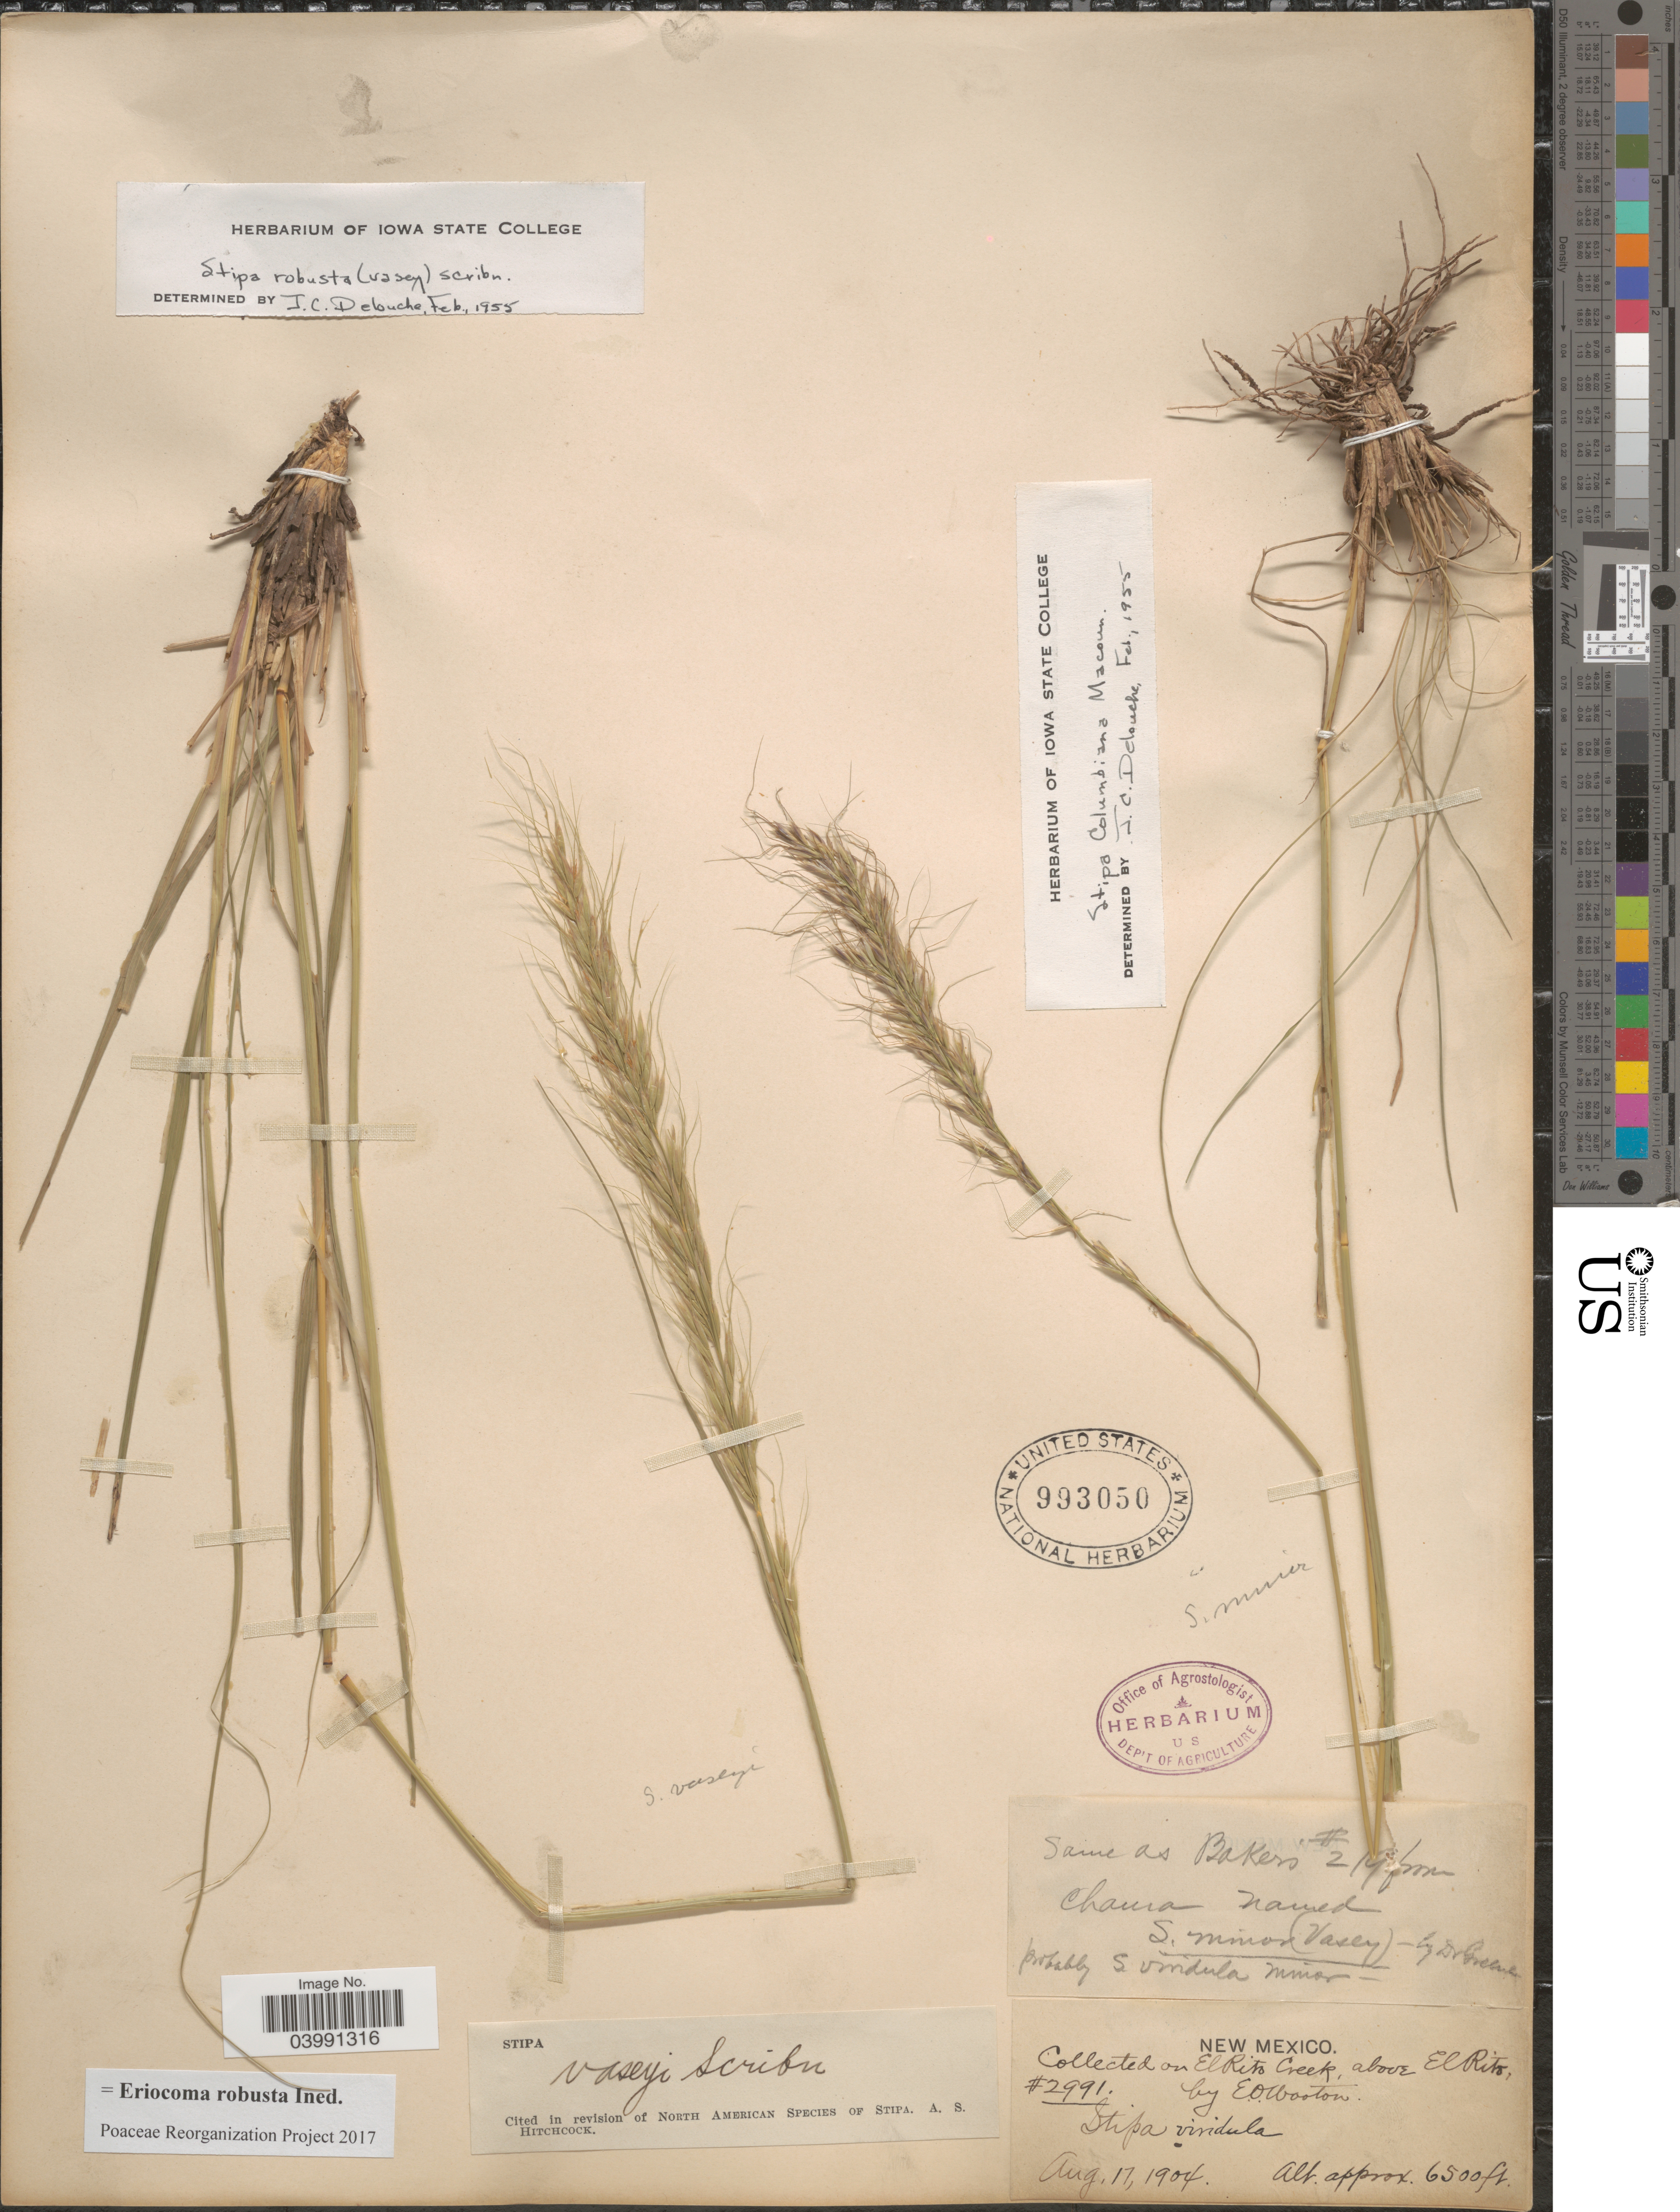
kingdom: Plantae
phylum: Tracheophyta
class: Liliopsida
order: Poales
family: Poaceae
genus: Eriocoma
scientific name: Eriocoma robusta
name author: (Vasey) Romasch.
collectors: E. O. Wooton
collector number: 2991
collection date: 1904-08-17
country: United States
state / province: New Mexico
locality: On El Rito Creek, above El Rito.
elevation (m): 1981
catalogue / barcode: US 993050